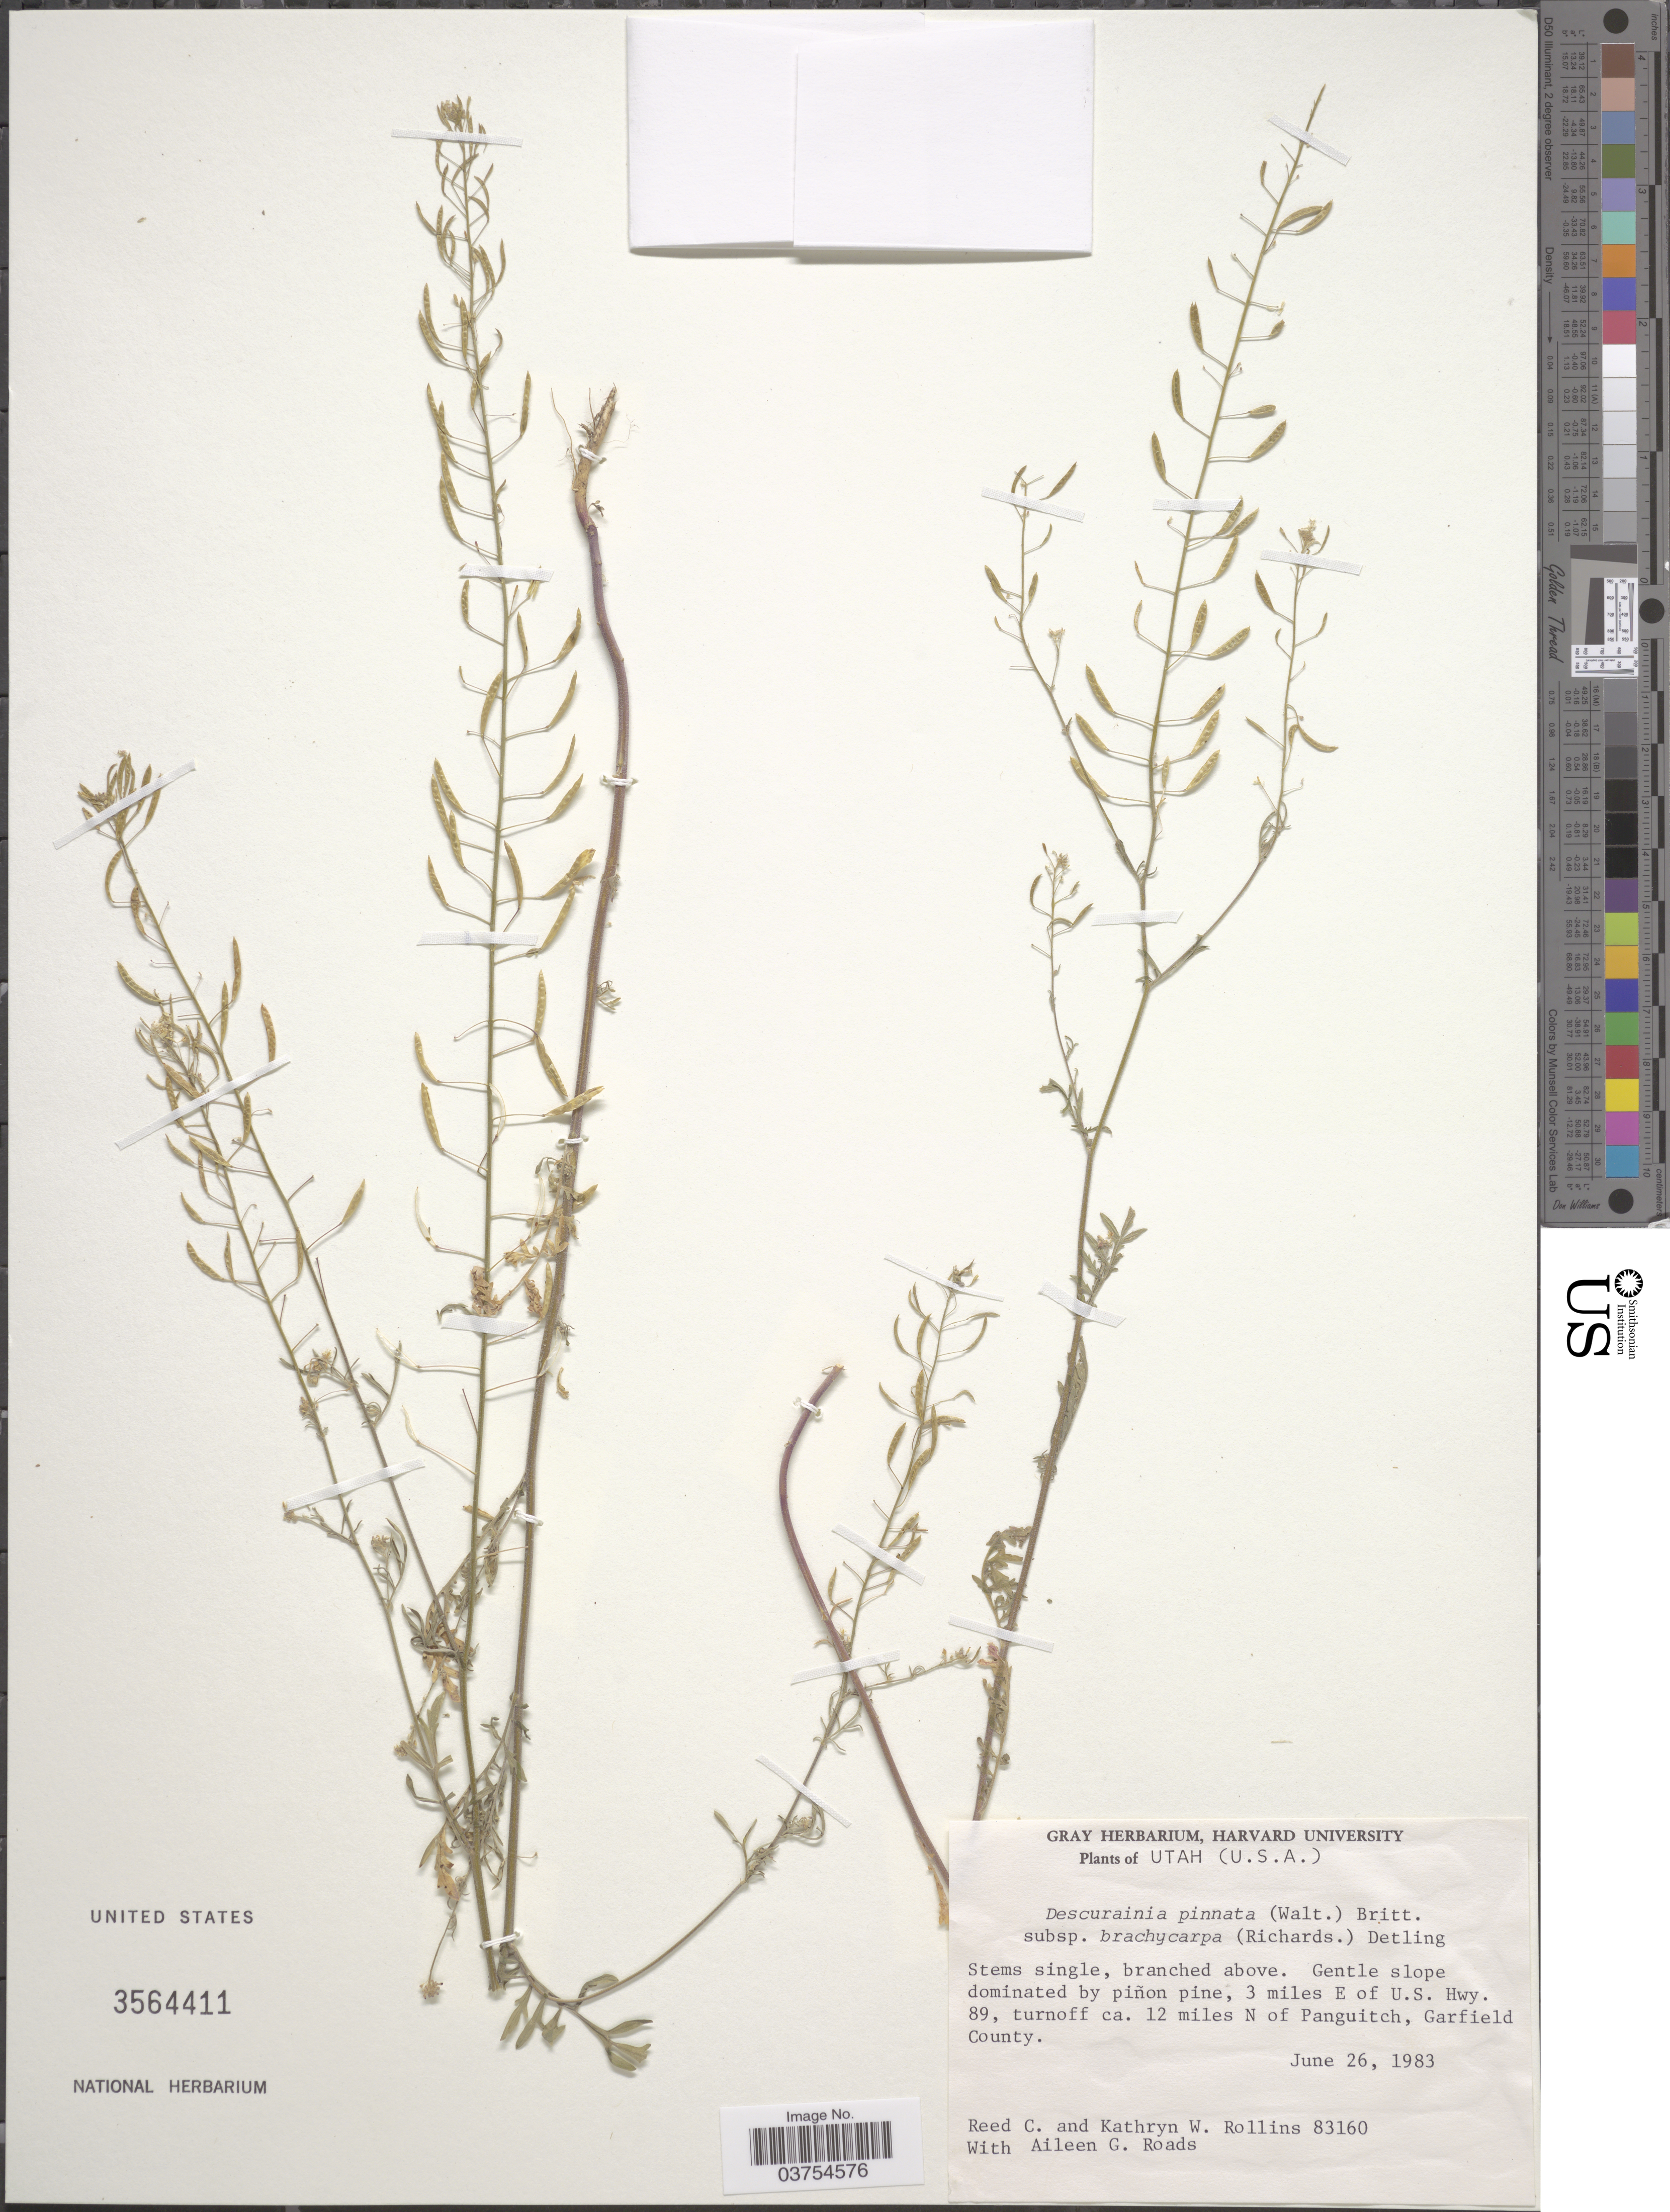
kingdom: Plantae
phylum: Tracheophyta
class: Magnoliopsida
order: Brassicales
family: Brassicaceae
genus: Descurainia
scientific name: Descurainia pinnata var. brachycarpa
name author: (Richardson) Fernald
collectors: R. C. Rollins, K. W. Rollins & A. Roads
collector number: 83160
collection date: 1983-06-26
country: United States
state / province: Utah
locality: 3 miles E. of U. S. Hwy. 89, turnoff ca. 12 miles N of Panguitch, Garfield County.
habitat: gentle slope dominated by pinon-pine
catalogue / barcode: US 3564411